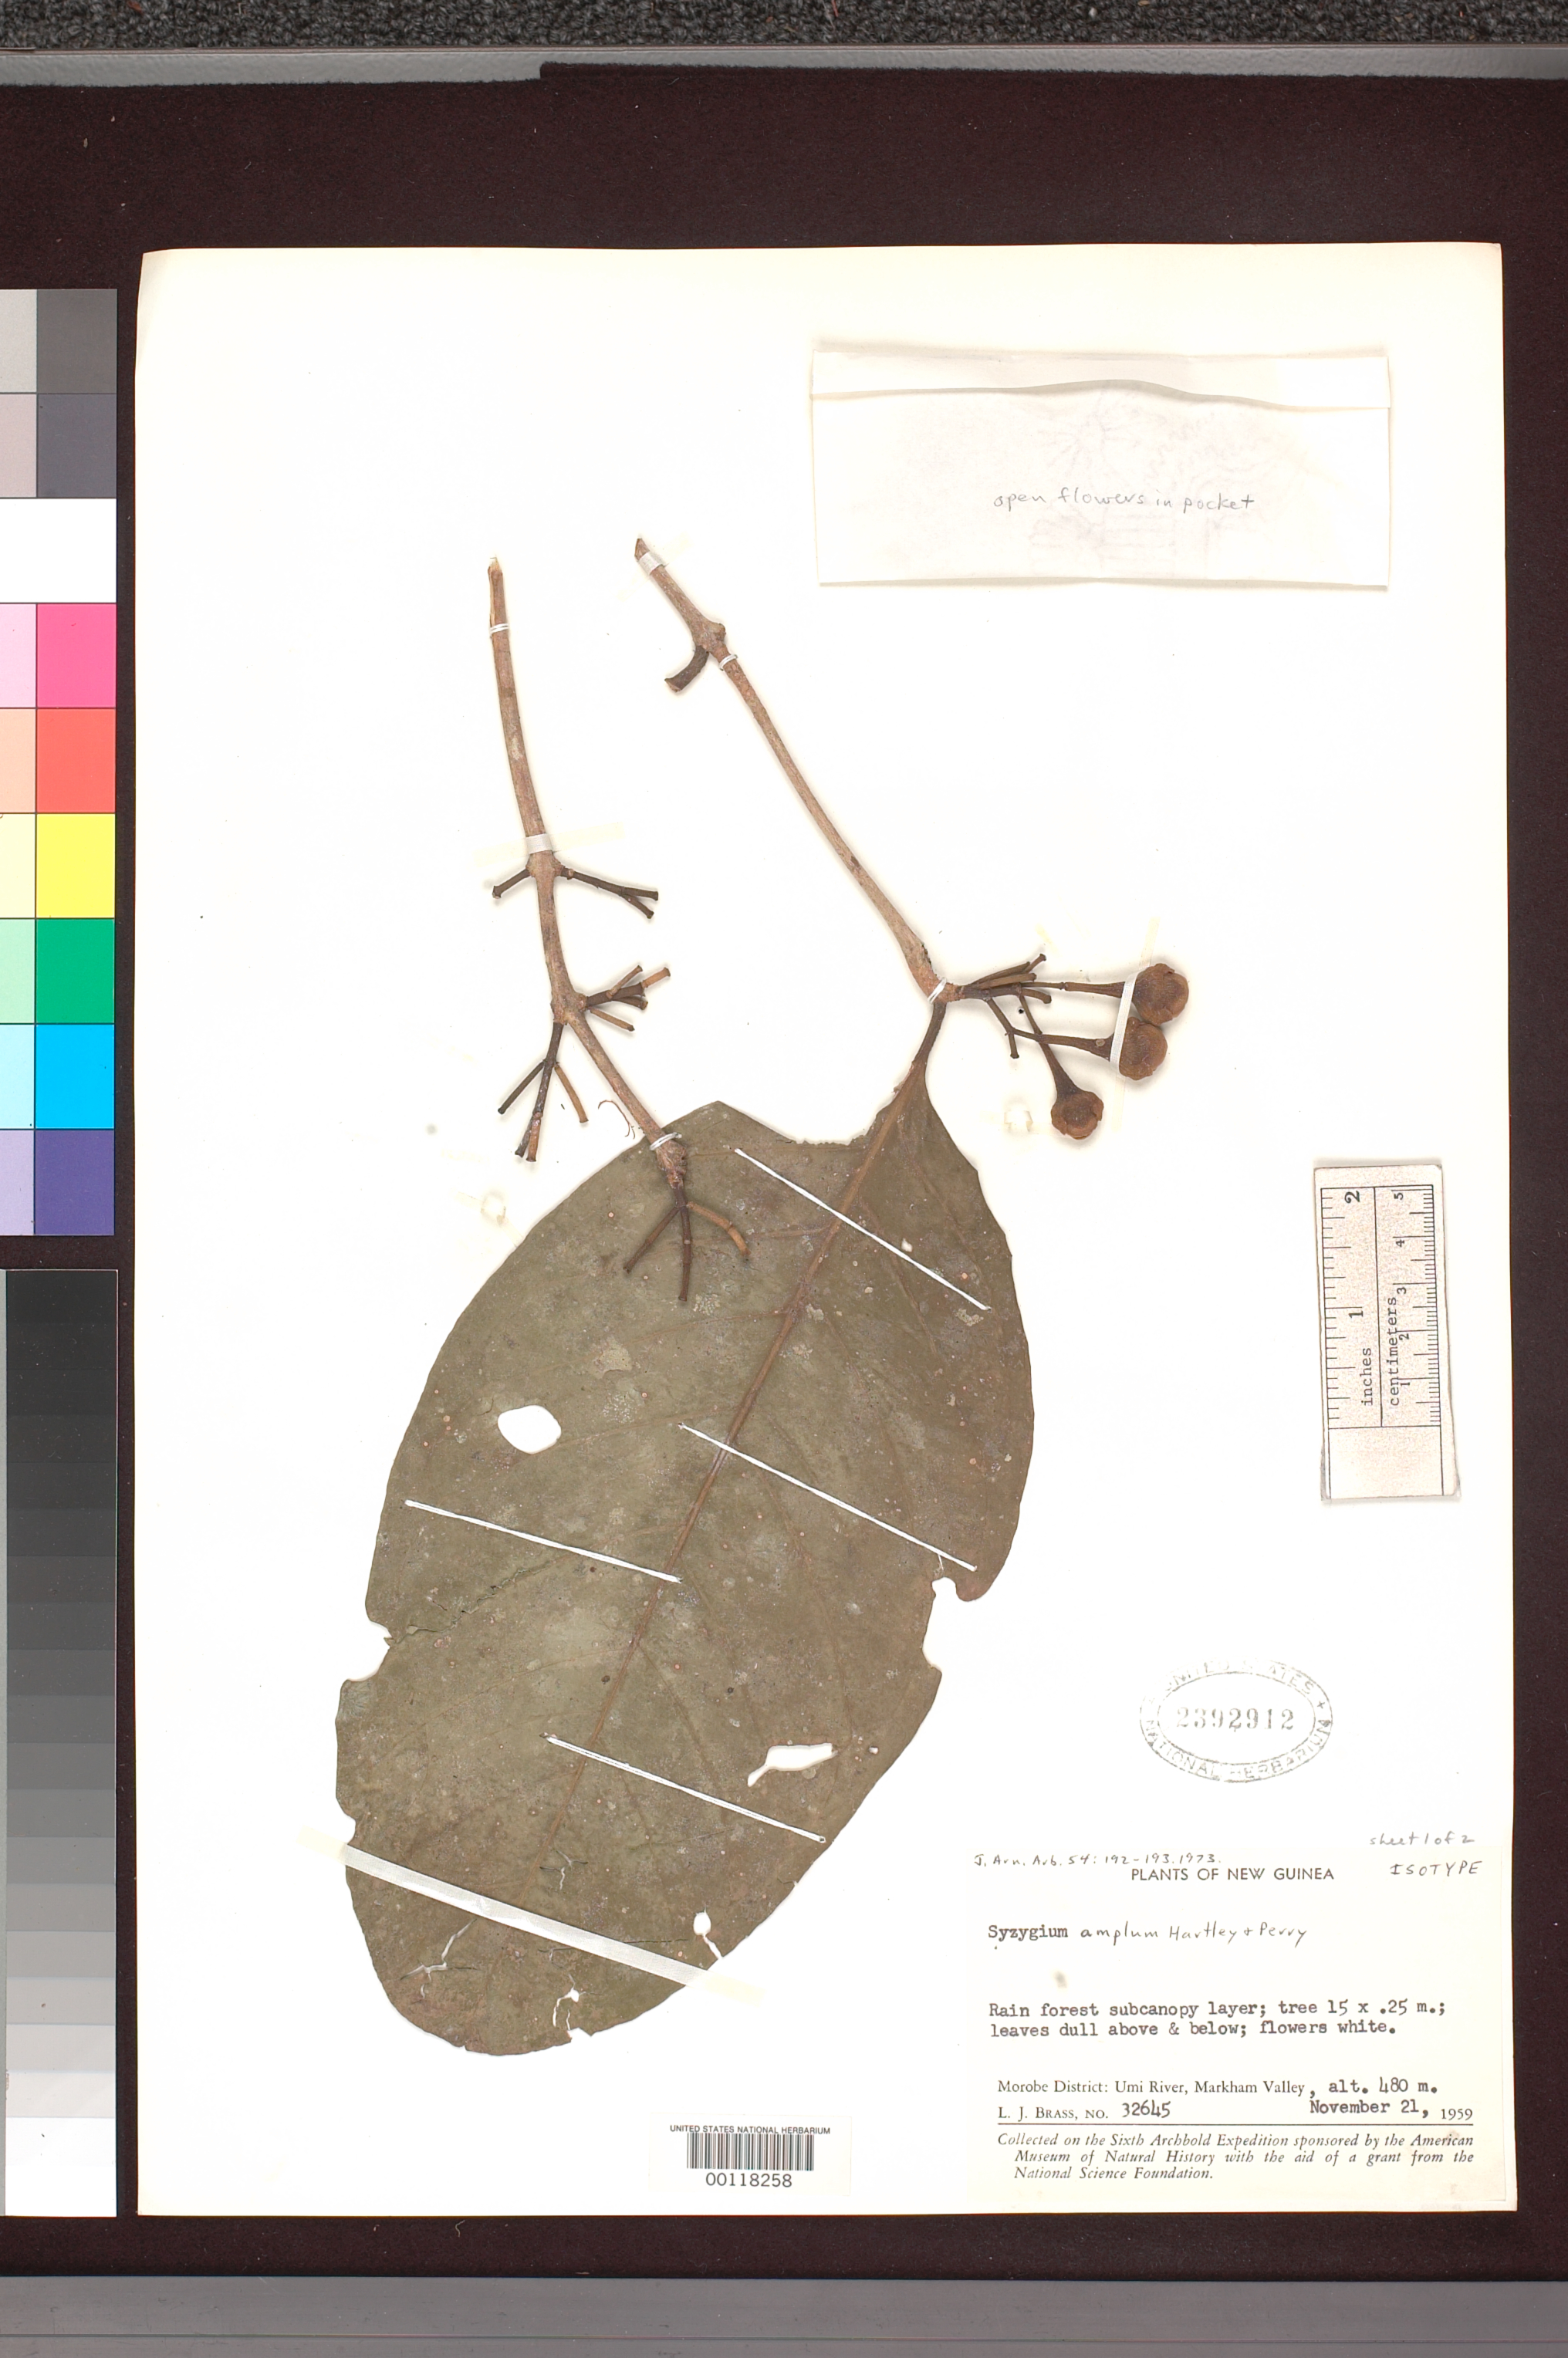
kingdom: Plantae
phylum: Tracheophyta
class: Magnoliopsida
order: Myrtales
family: Myrtaceae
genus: Syzygium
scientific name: Syzygium amplum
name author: T.G. Hartley & L.M. Perry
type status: Isotype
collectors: L. J. Brass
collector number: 32645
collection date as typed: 21 Nov 1959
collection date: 1959-11-21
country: Papua New Guinea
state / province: Morobe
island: New Guinea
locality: Umi River, Markham Valley.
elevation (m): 480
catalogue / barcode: US 2392912